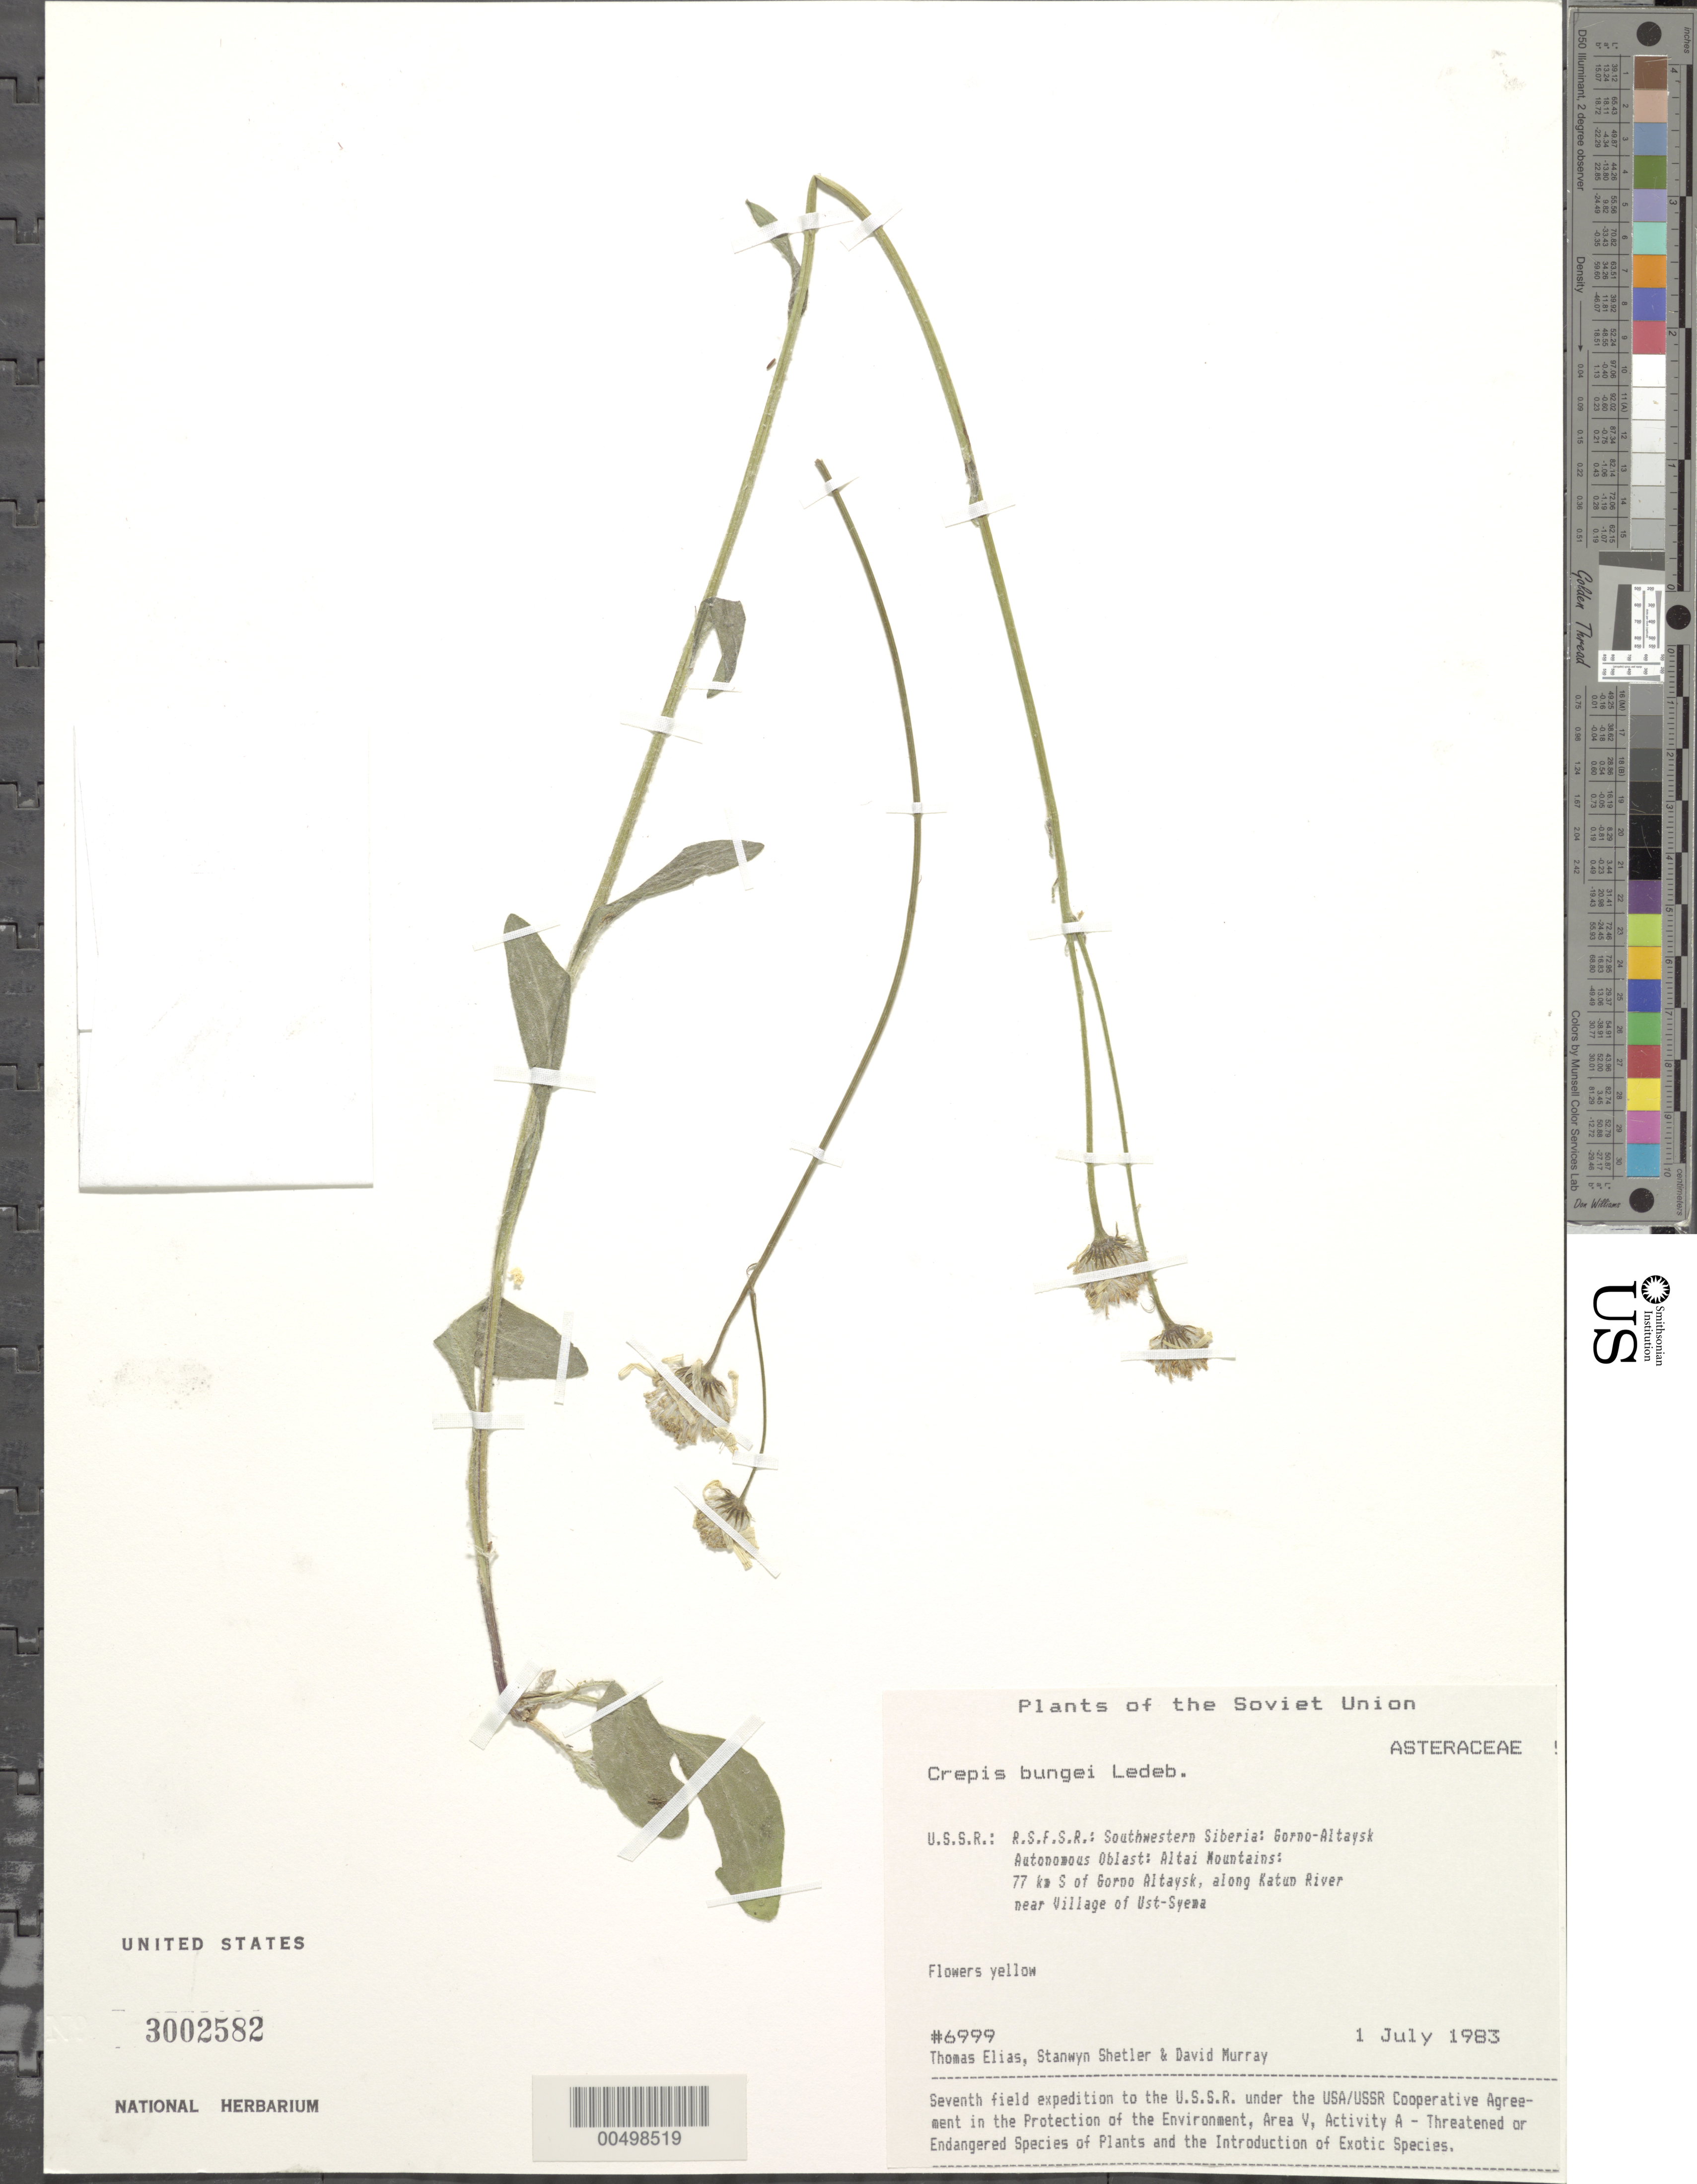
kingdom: Plantae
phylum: Tracheophyta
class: Magnoliopsida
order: Asterales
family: Asteraceae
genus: Crepis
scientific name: Crepis bungei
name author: Ledeb. ex DC.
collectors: T. Elias, S. Shetler & D. F. Murray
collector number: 6999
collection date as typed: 01 Jul 1983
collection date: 1983-07-01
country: Russian Federation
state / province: Altai Republic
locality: Altai Mountains, 77 km S of Gorno-Altaysk, along Katun River near Village of Ust-Syema [Sema]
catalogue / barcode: US 3002582